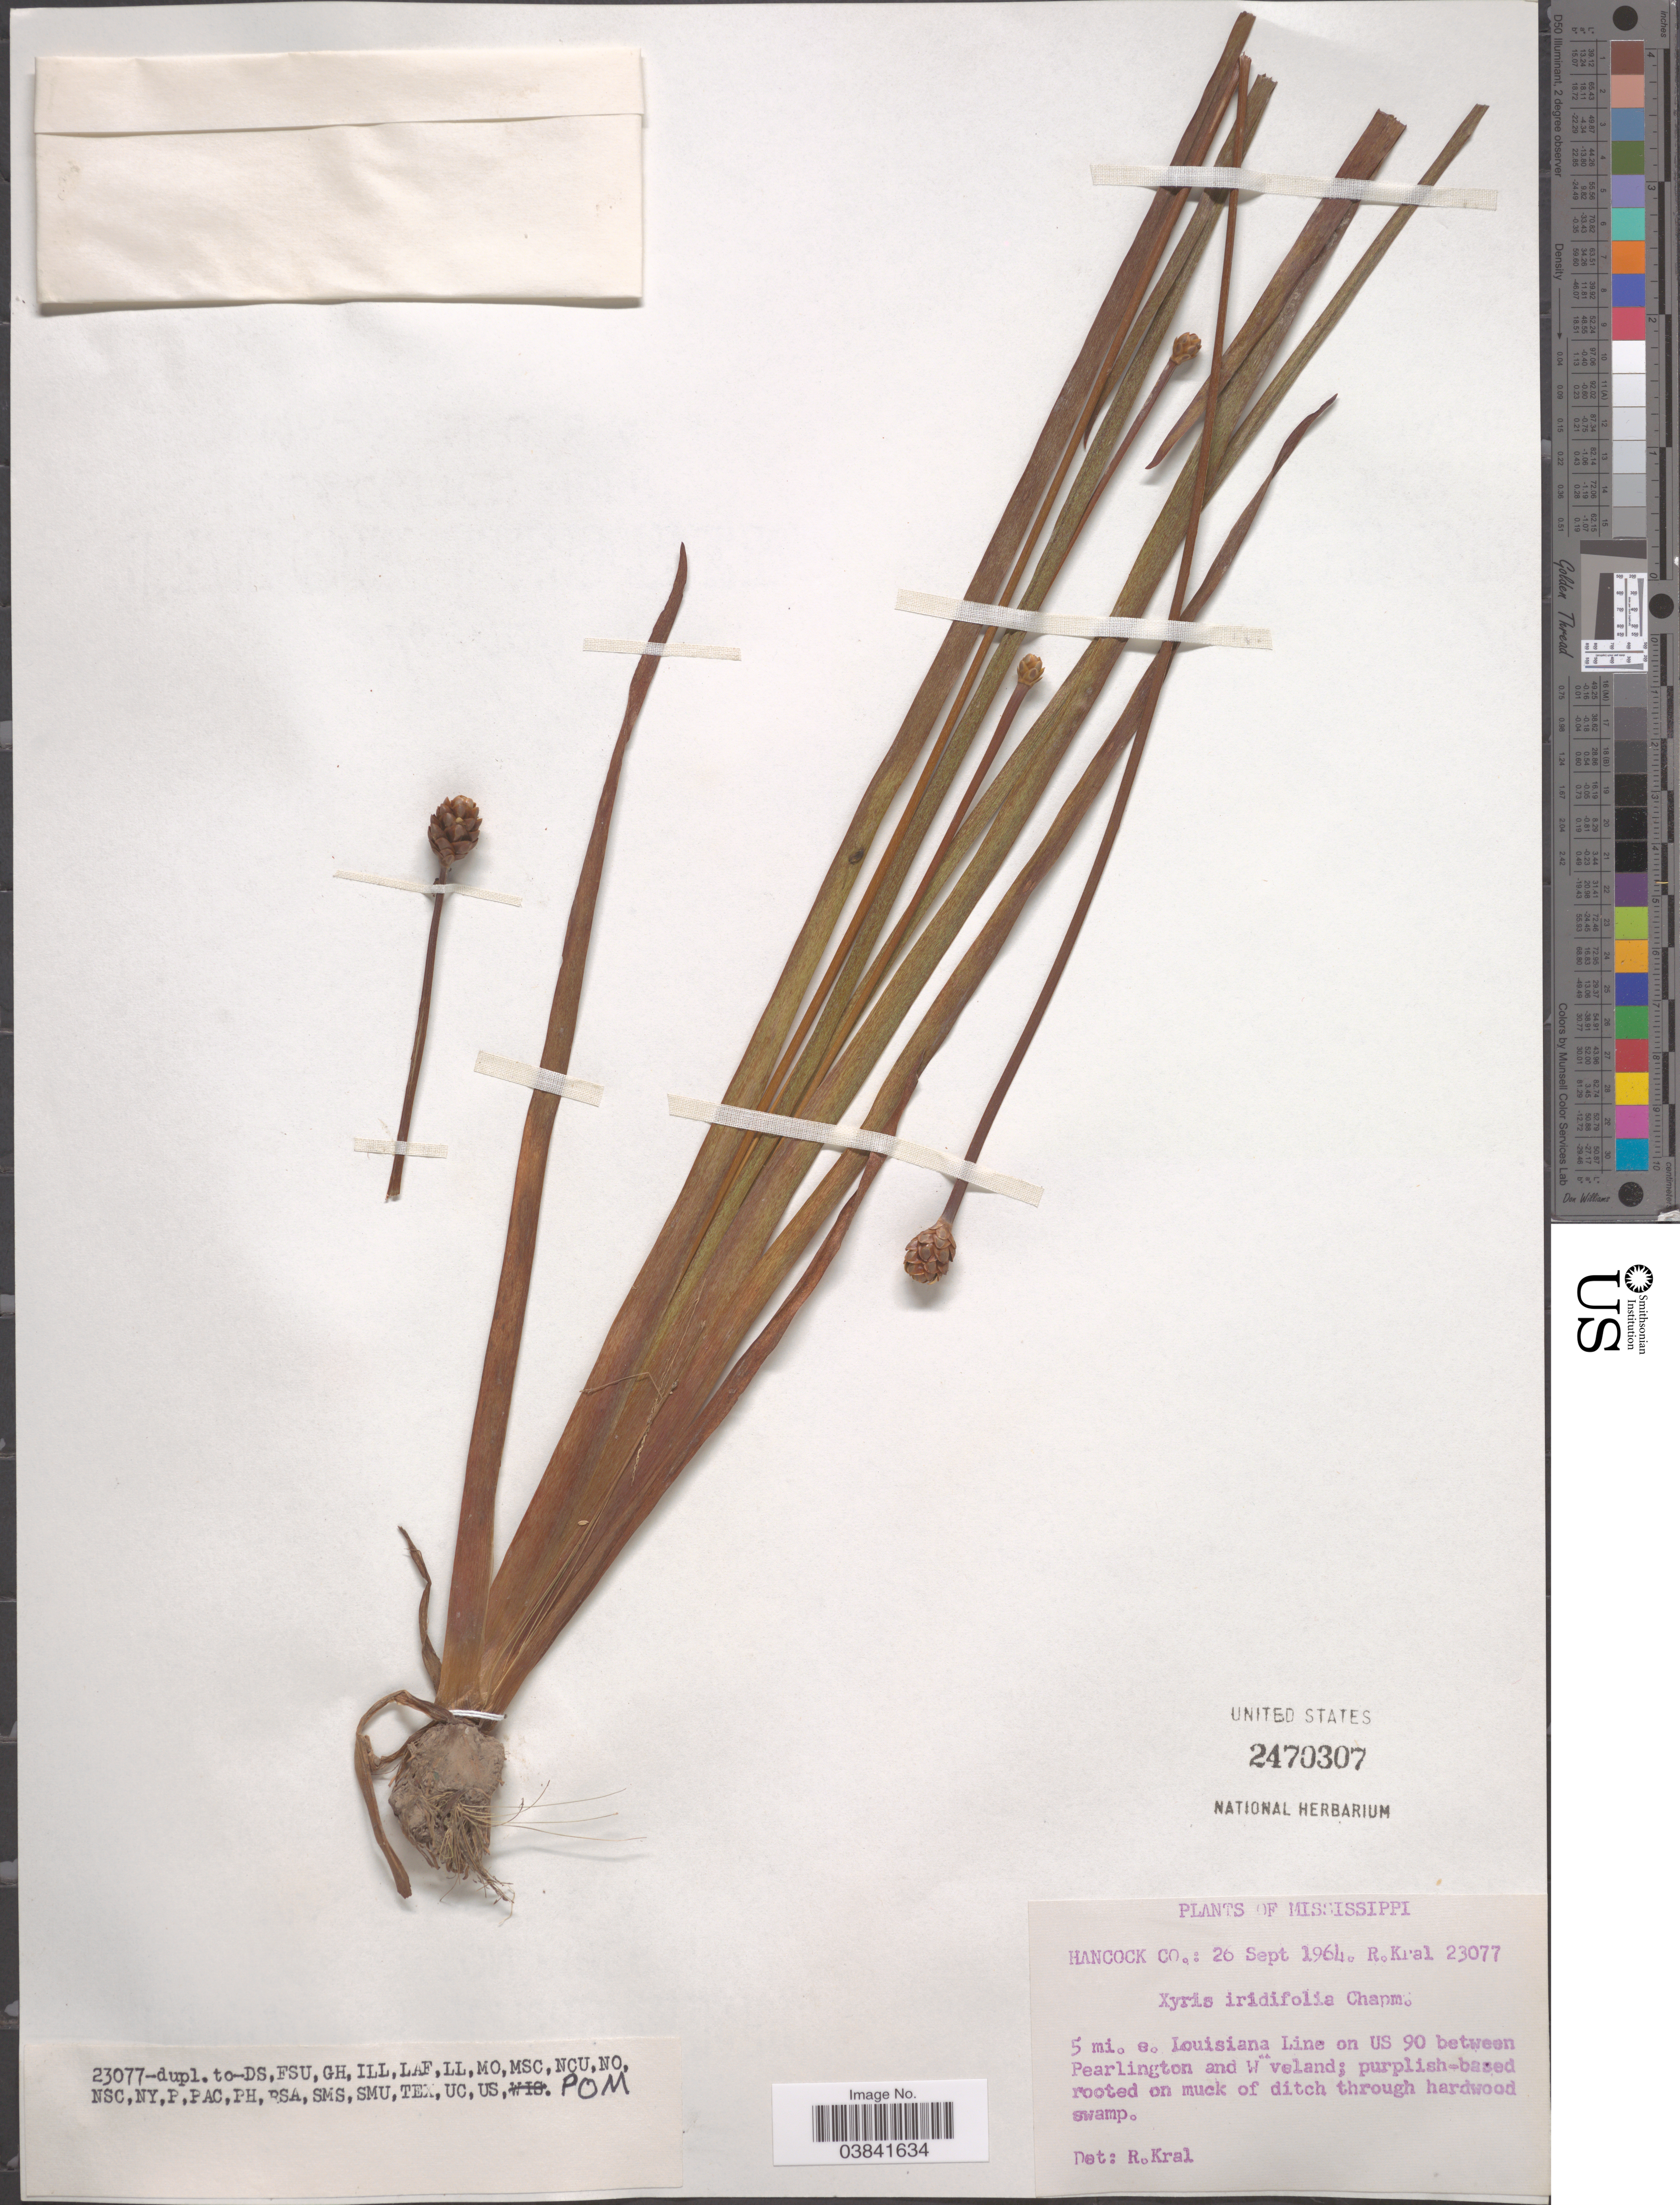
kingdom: Plantae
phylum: Tracheophyta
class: Liliopsida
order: Poales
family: Xyridaceae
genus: Xyris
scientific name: Xyris iridifolia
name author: Chapm.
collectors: R. Kral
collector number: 23077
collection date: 1964-09-26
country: United States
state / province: Mississippi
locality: Hancock Co.: 5 mi. e. Louisiana Line on US 90 between Pearlington and Waveland.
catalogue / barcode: US 2470307